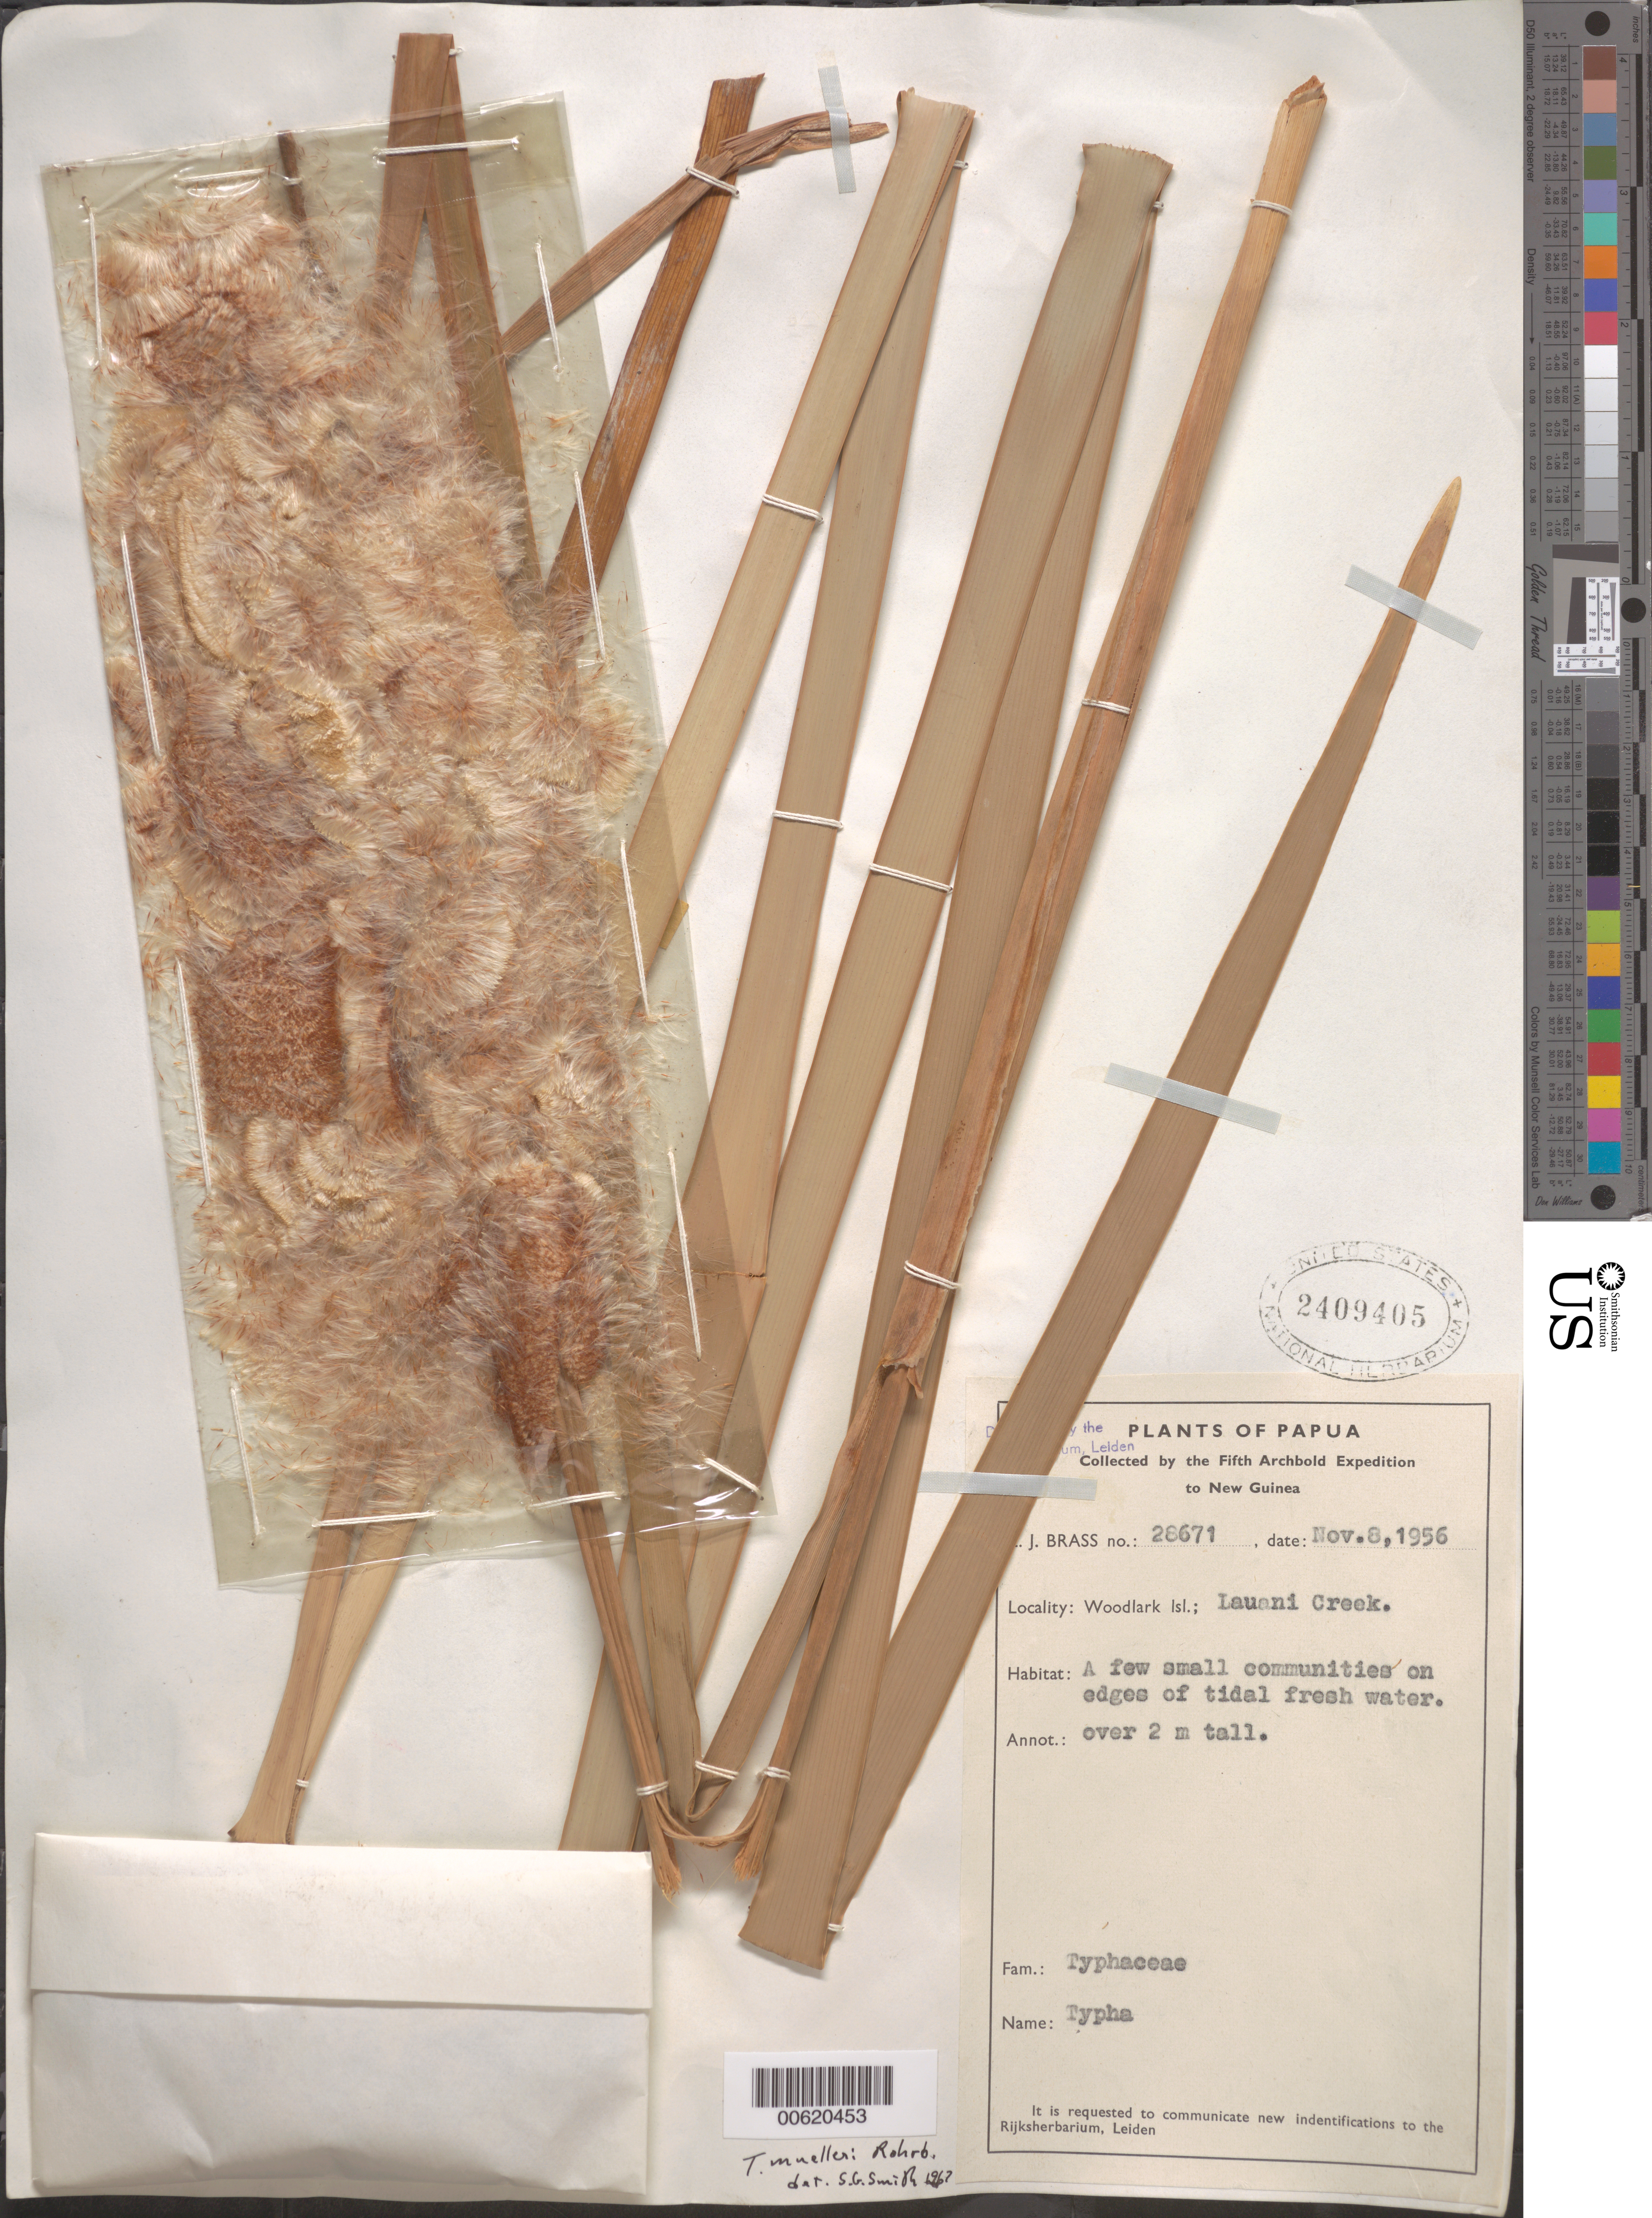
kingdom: Plantae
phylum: Tracheophyta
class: Liliopsida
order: Poales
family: Typhaceae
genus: Typha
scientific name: Typha muelleri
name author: Rohrb.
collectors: L. J. Brass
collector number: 28671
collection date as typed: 08 Nov 1956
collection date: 1956-11-08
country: Papua New Guinea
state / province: Milne Bay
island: Muyua [Woodlark]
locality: Woodlark Is., Lauani Creek [Trobriand Is.]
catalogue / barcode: US 2409405